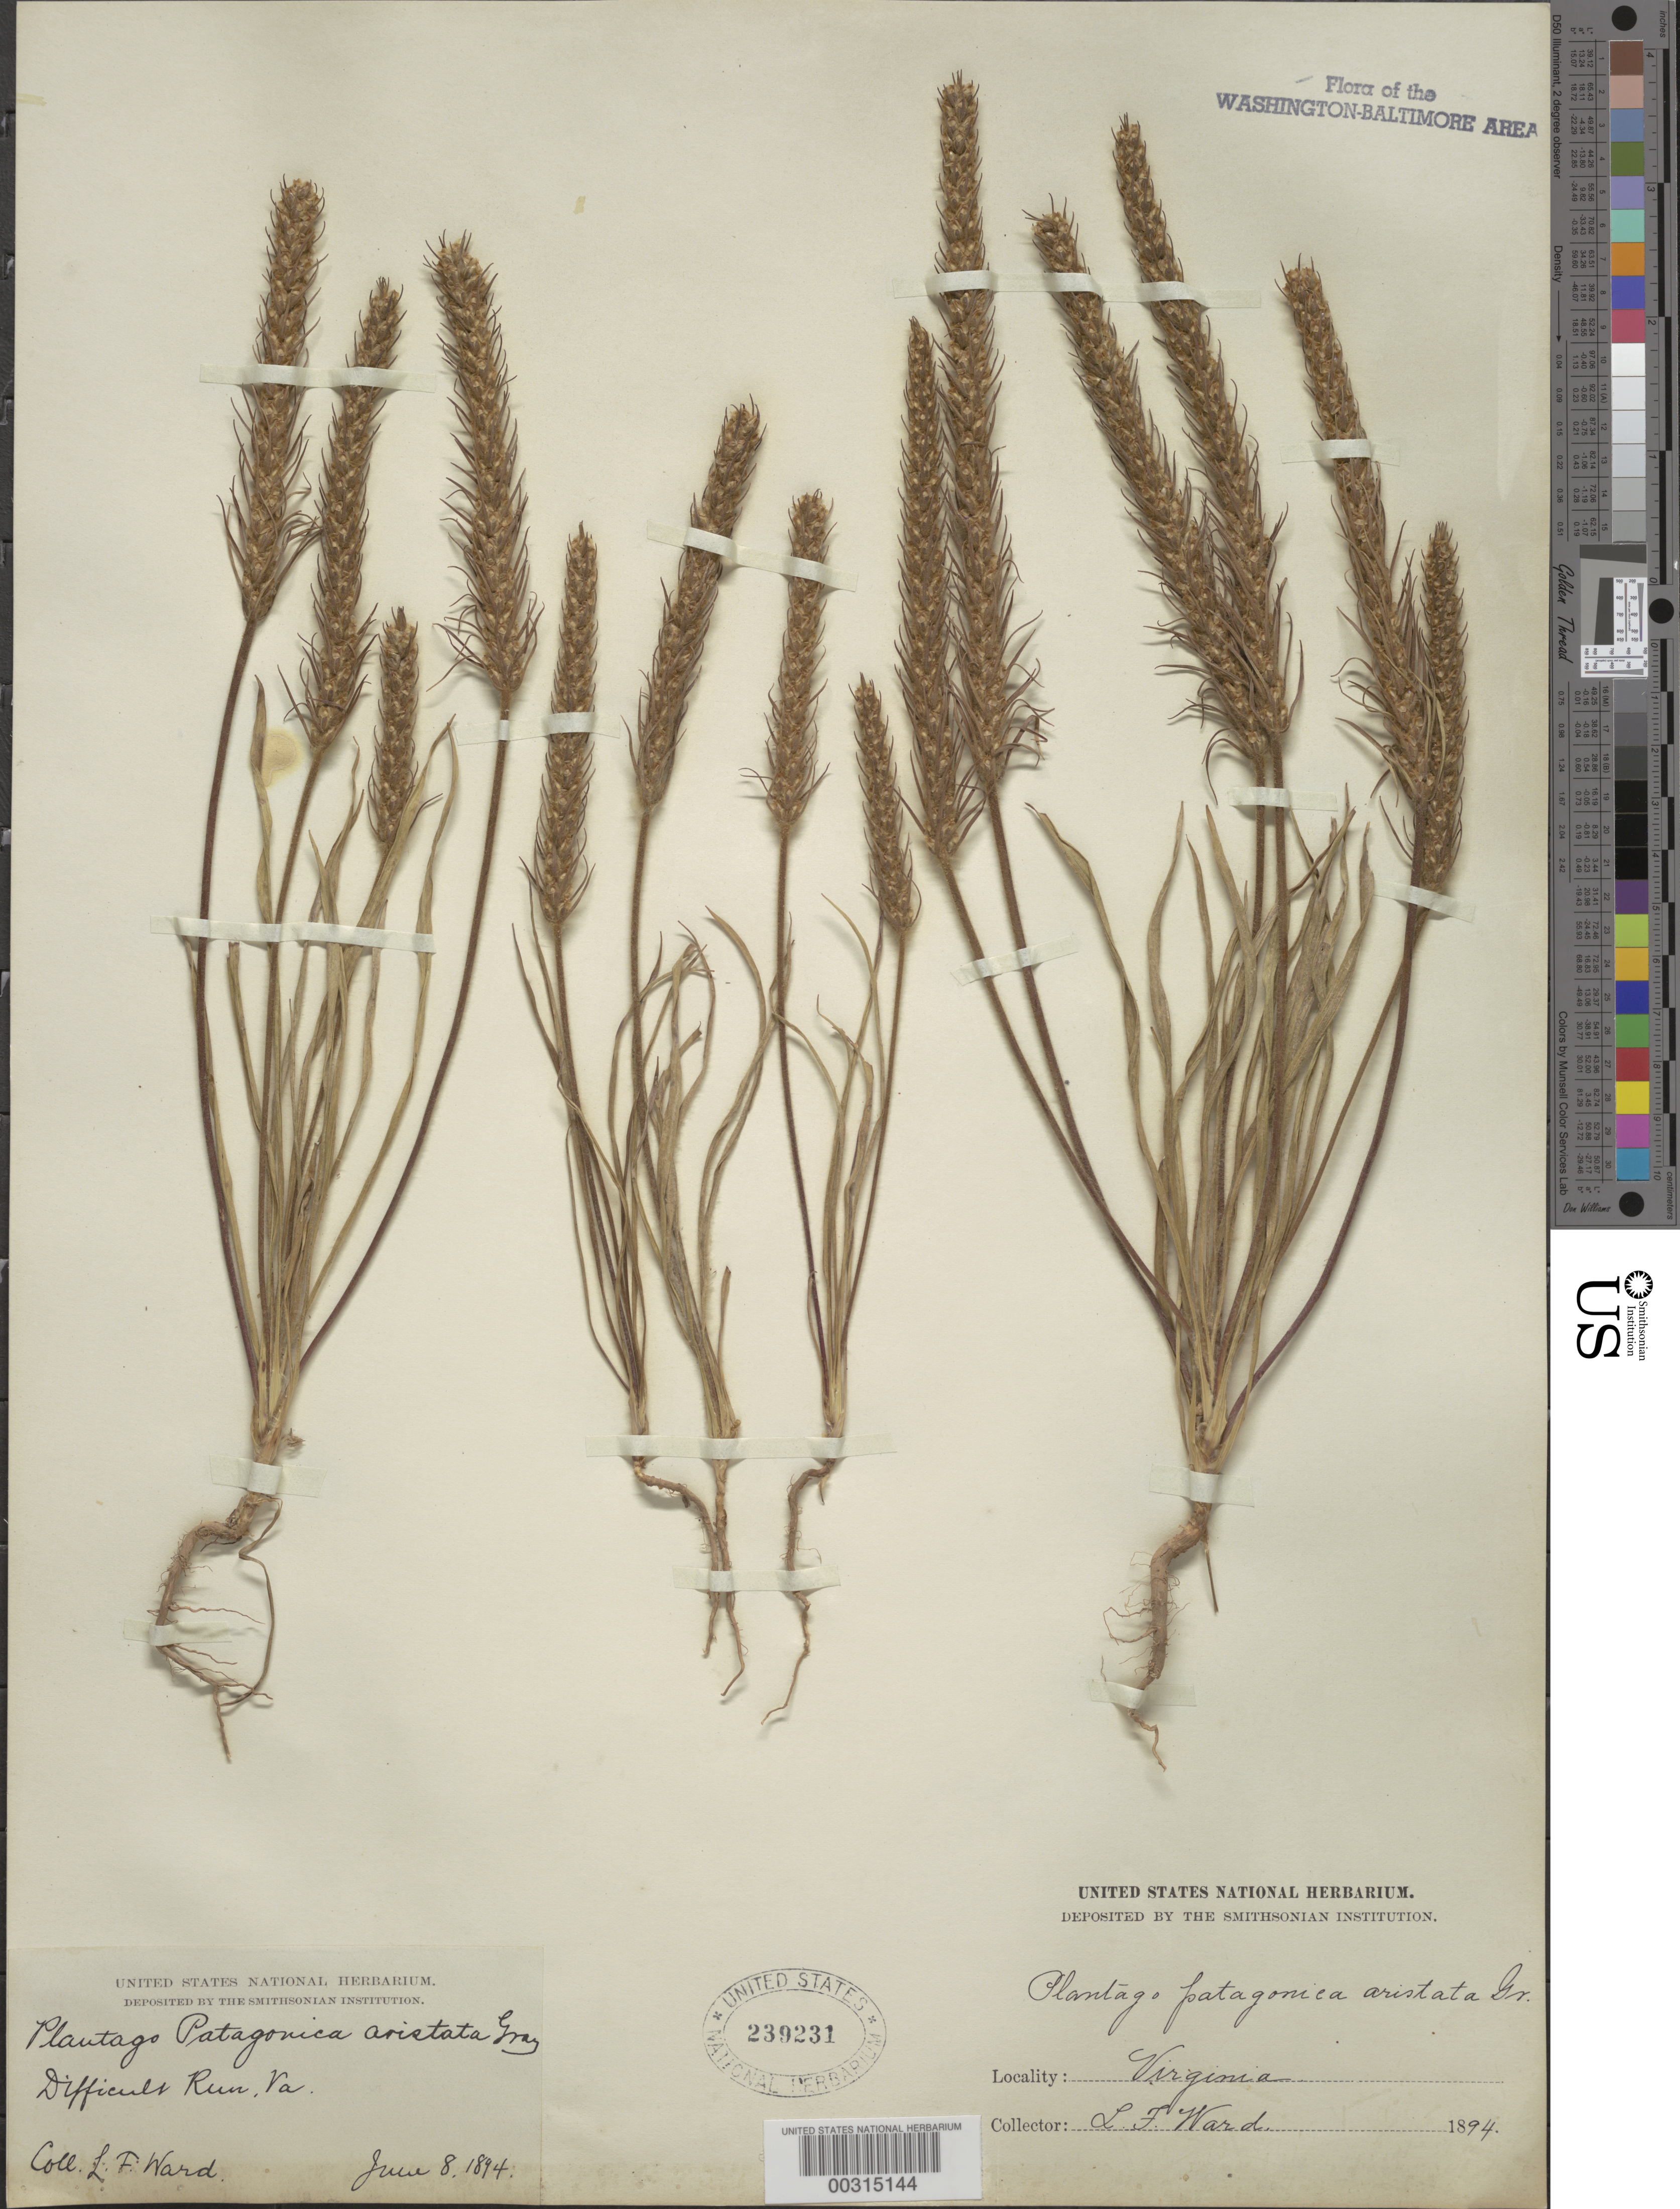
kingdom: Plantae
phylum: Tracheophyta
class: Magnoliopsida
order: Lamiales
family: Plantaginaceae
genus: Plantago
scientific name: Plantago aristata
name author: Michx.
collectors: L. F. Ward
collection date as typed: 08 Jun 1894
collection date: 1894-06-08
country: United States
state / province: Virginia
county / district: Fairfax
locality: Difficult Run C. and O. Canal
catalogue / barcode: US 239231